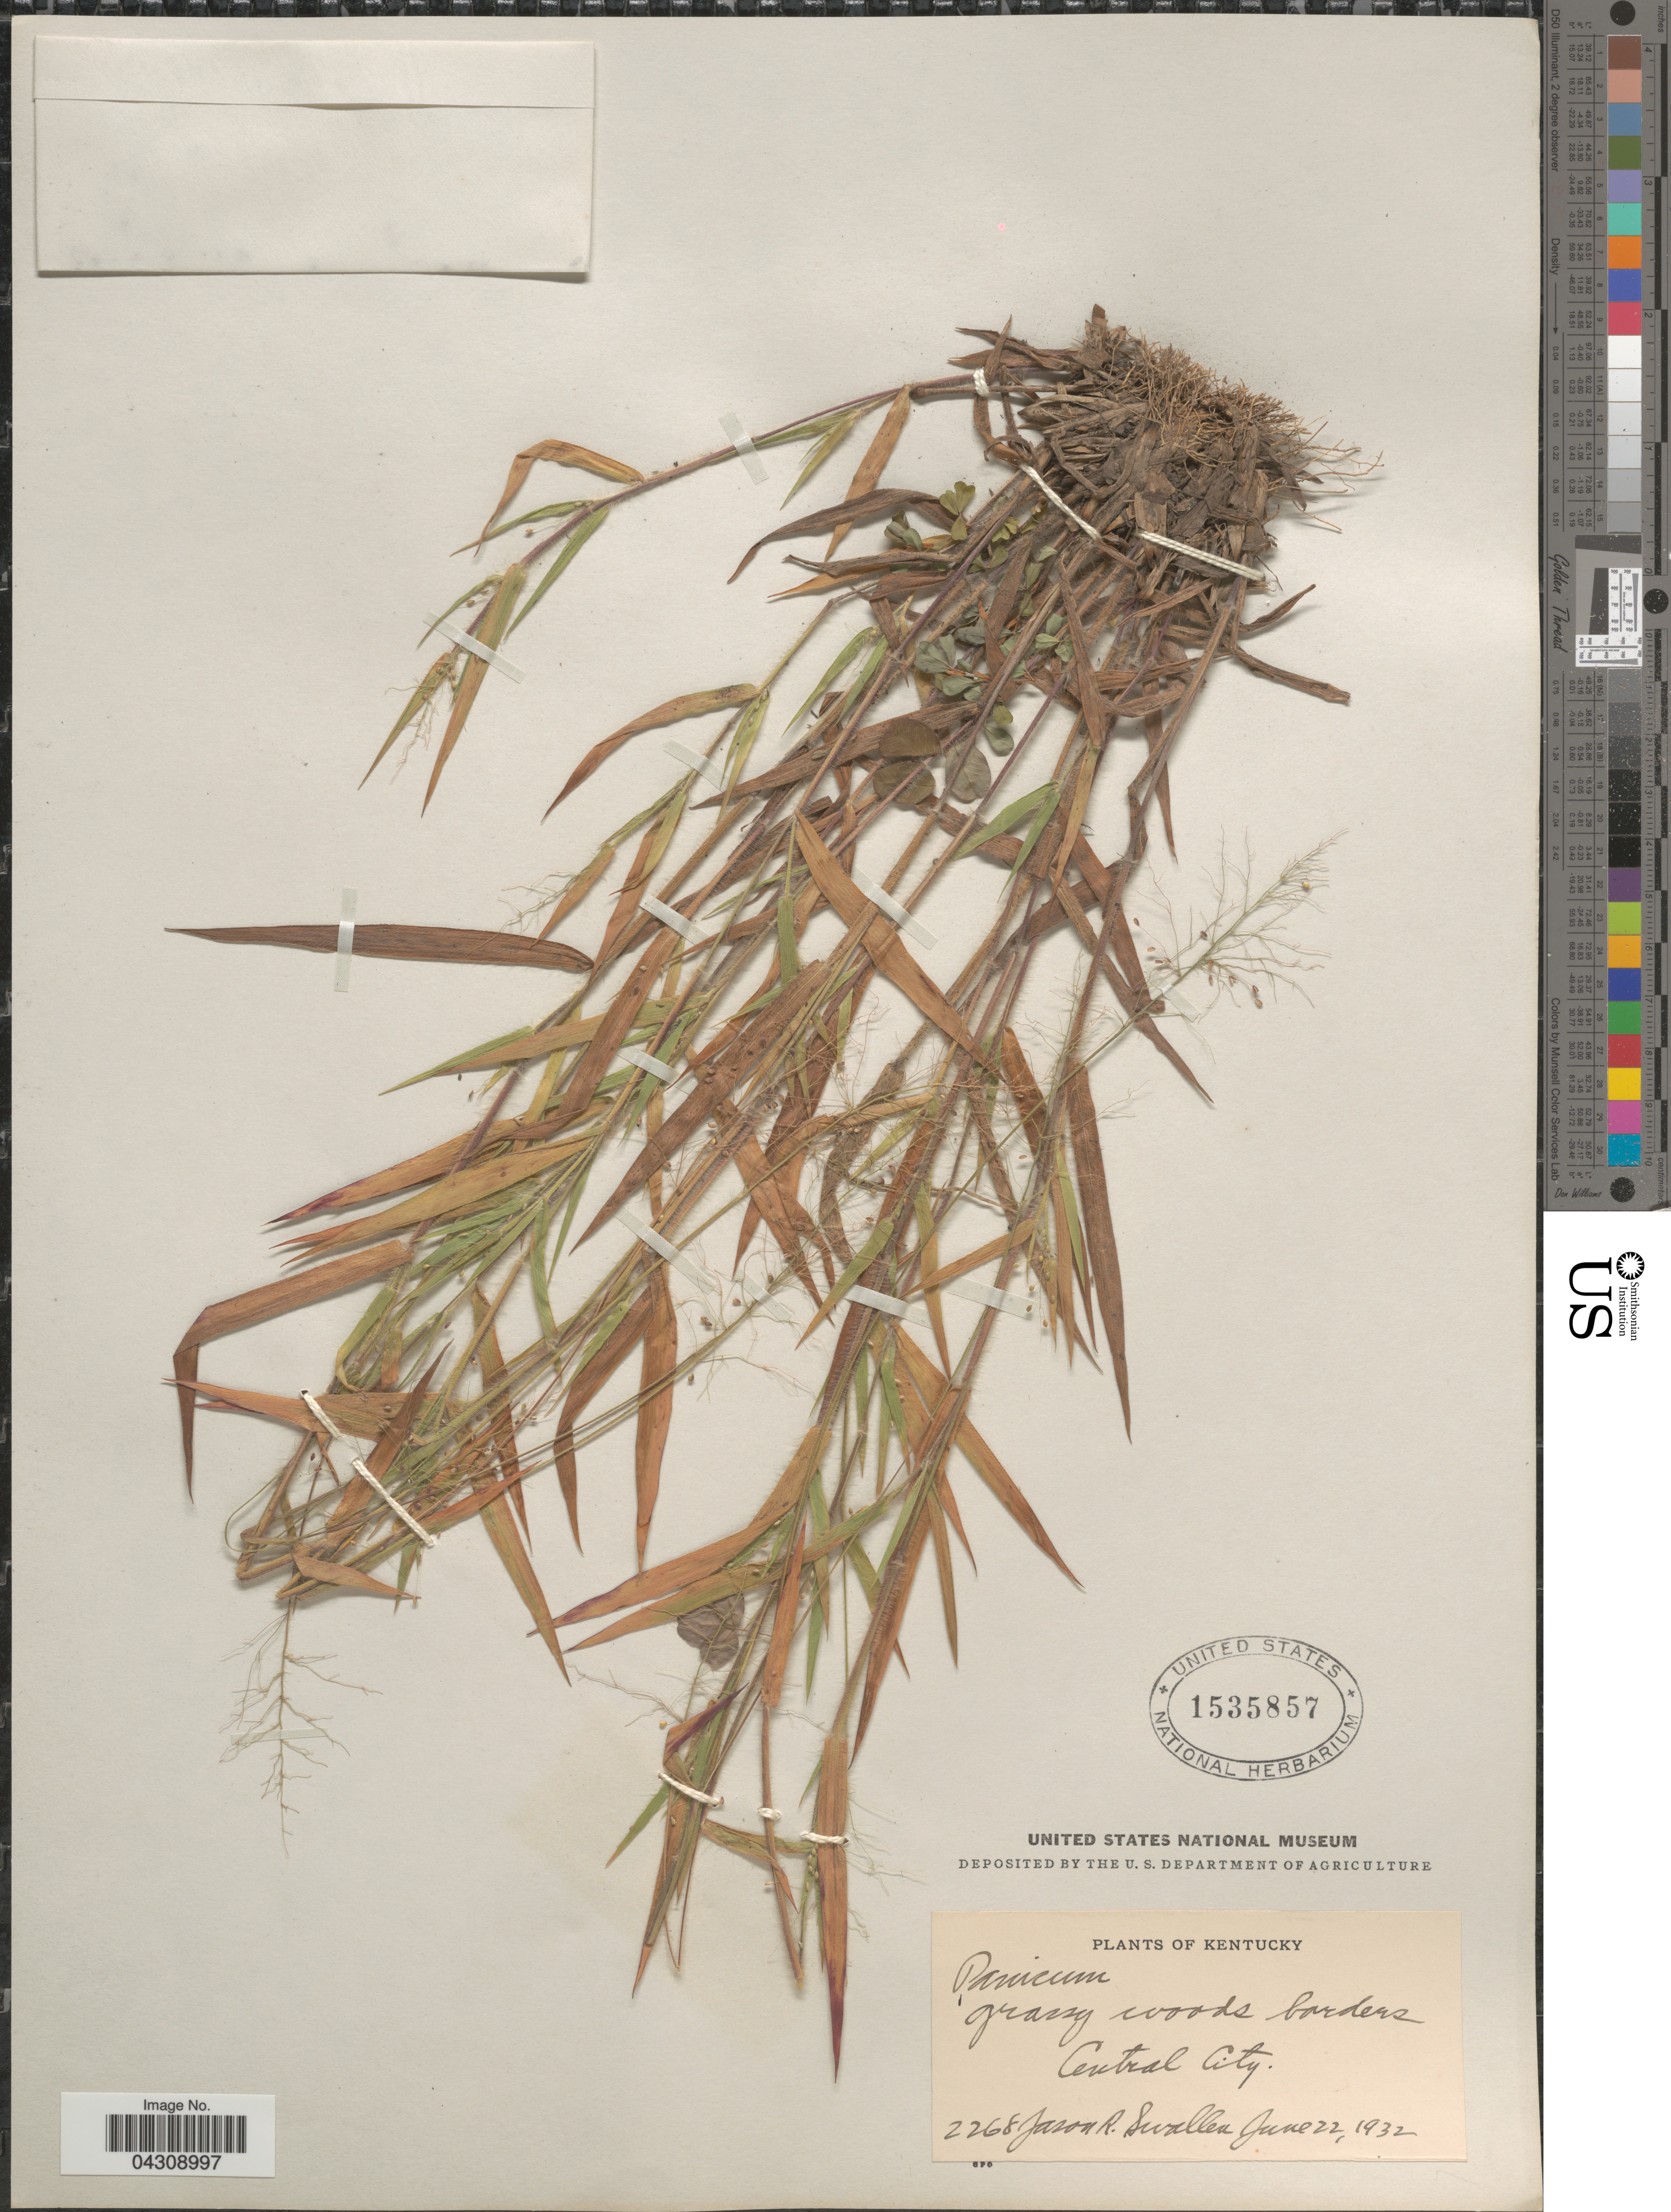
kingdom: Plantae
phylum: Tracheophyta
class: Liliopsida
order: Poales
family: Poaceae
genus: Dichanthelium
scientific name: Dichanthelium acuminatum var. acuminatum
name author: (Sw.) Gould & C.A. Clark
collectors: J. R. Swallen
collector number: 2268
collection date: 1932-06-22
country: United States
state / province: Kentucky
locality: Central City.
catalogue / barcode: US 1535857